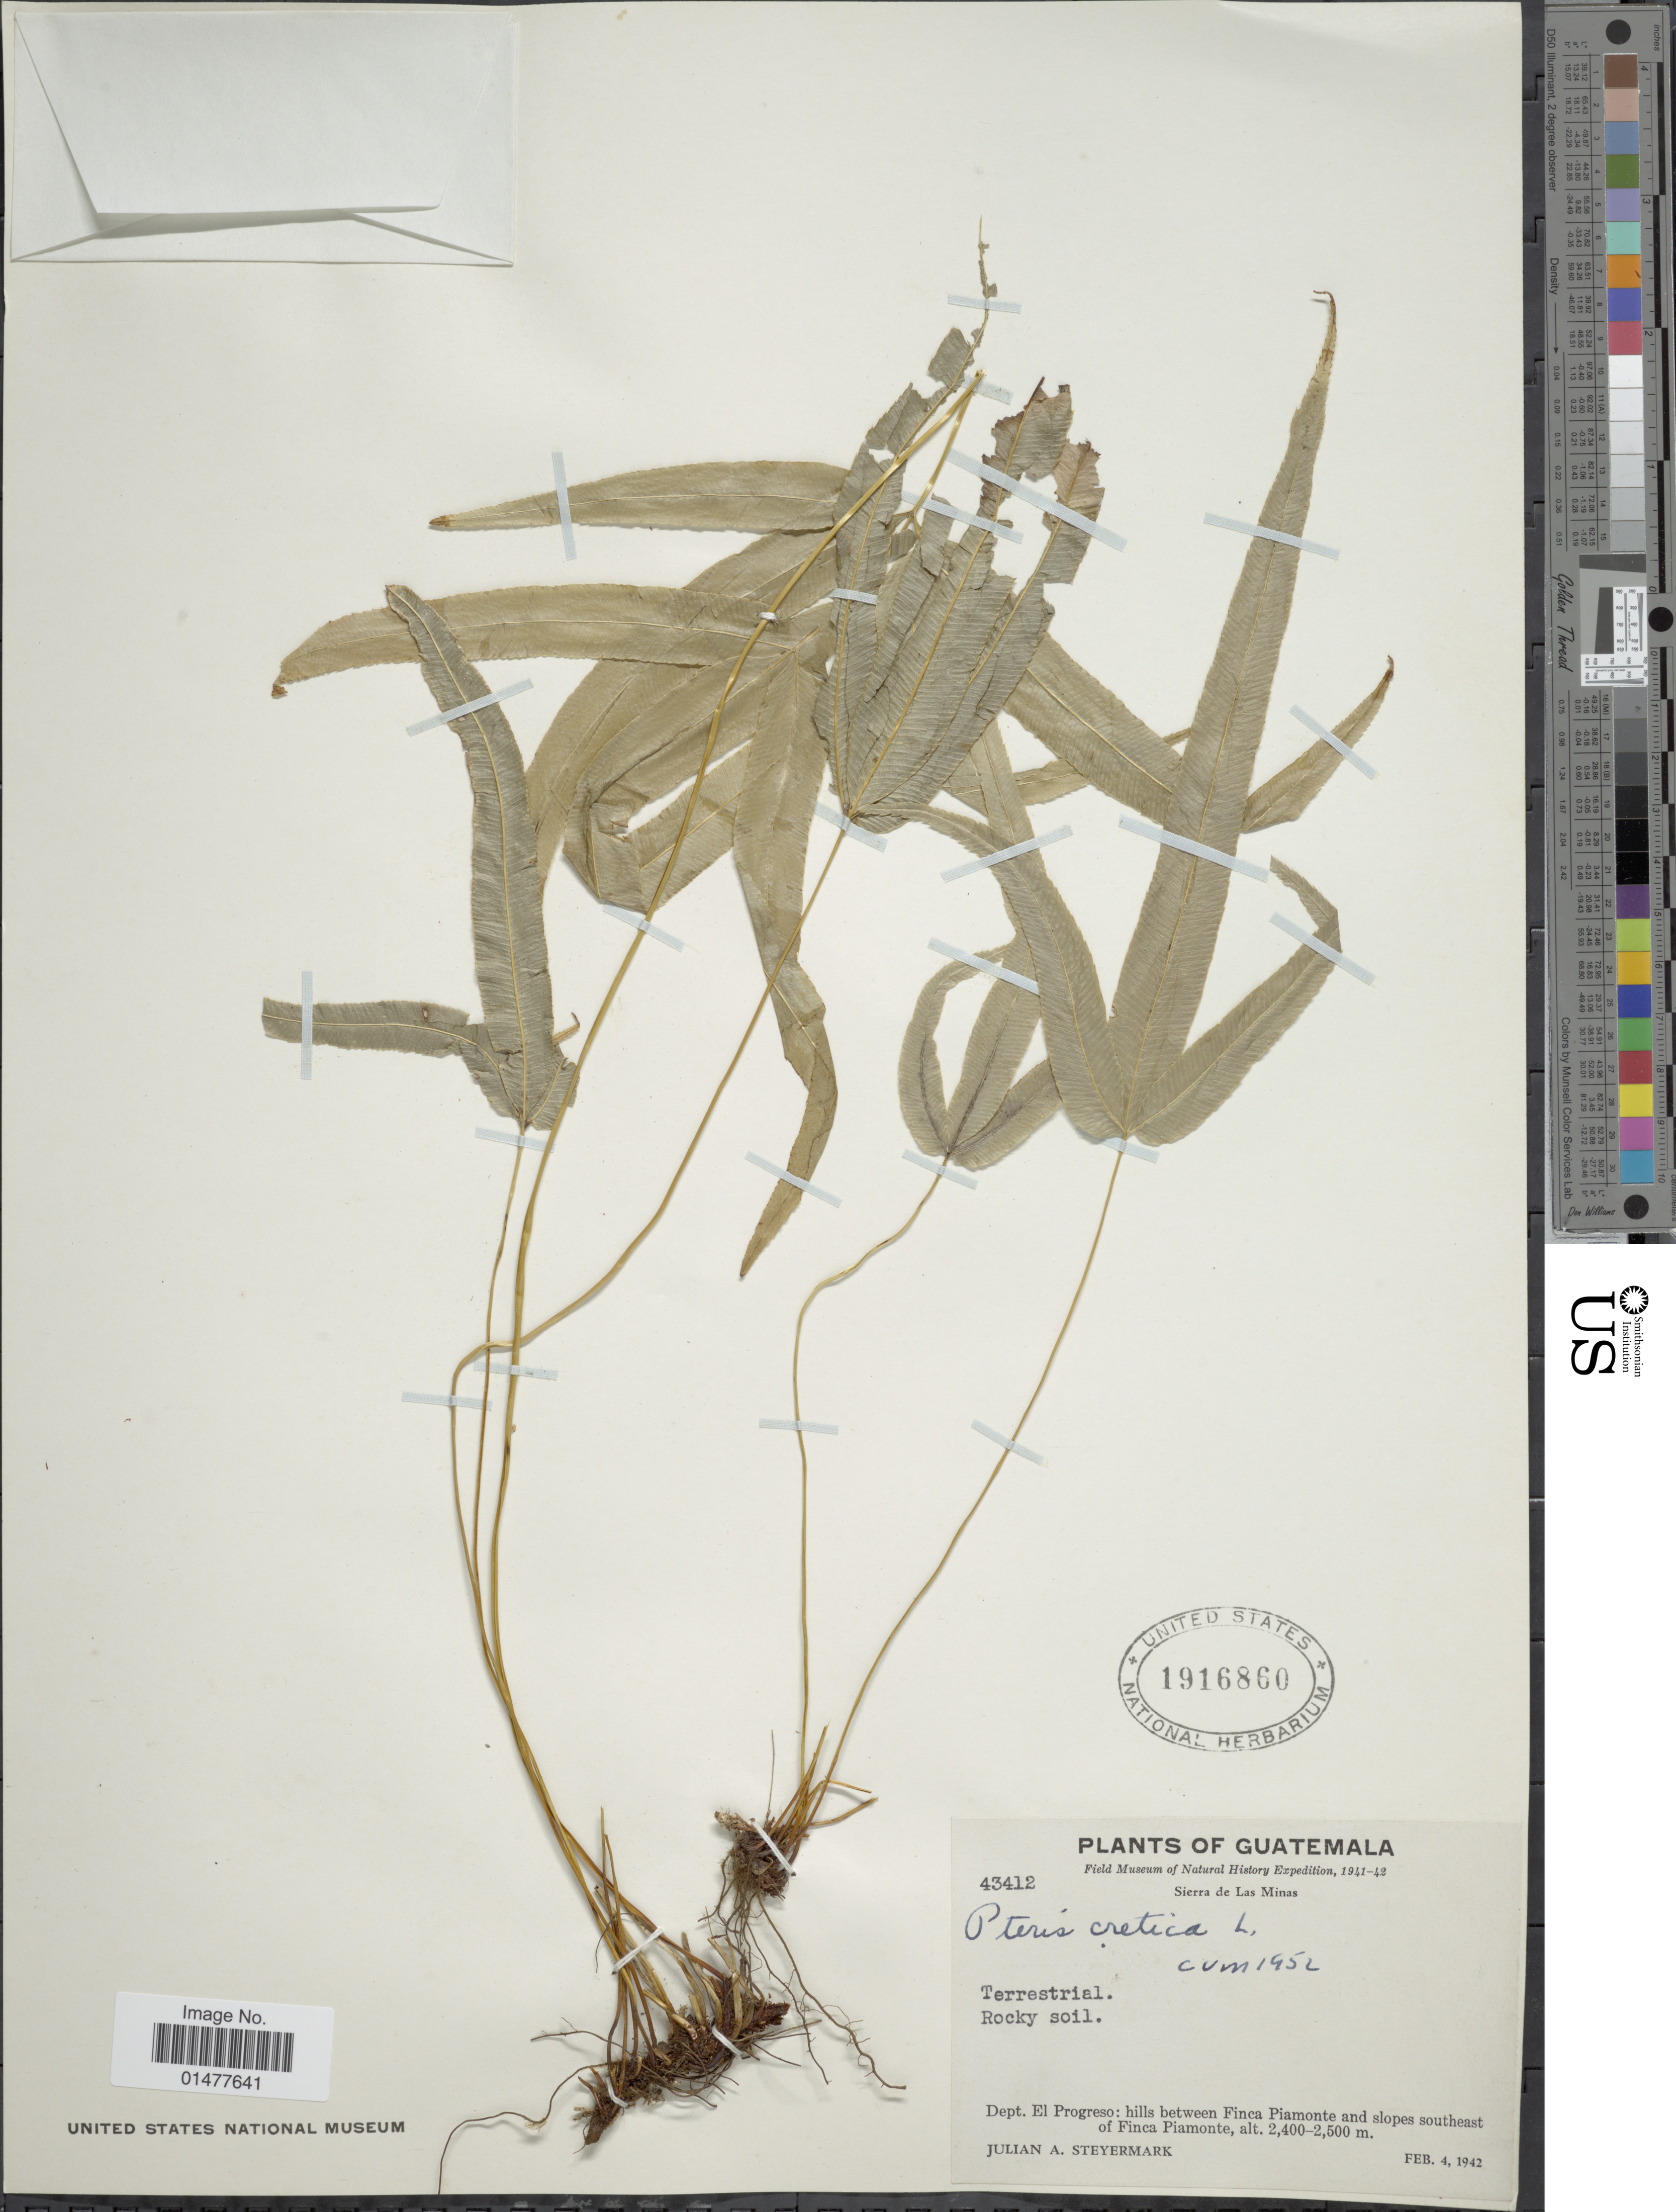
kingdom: Plantae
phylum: Tracheophyta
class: Polypodiopsida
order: Polypodiales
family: Pteridaceae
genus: Pteris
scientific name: Pteris cretica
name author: L.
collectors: J. Steyermark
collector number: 43412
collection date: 1942-02-04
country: Guatemala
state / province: El Progreso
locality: Hills between Finca Piamonte and slopes southeast of Finca Piamonte.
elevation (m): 2400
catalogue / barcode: US 1916860